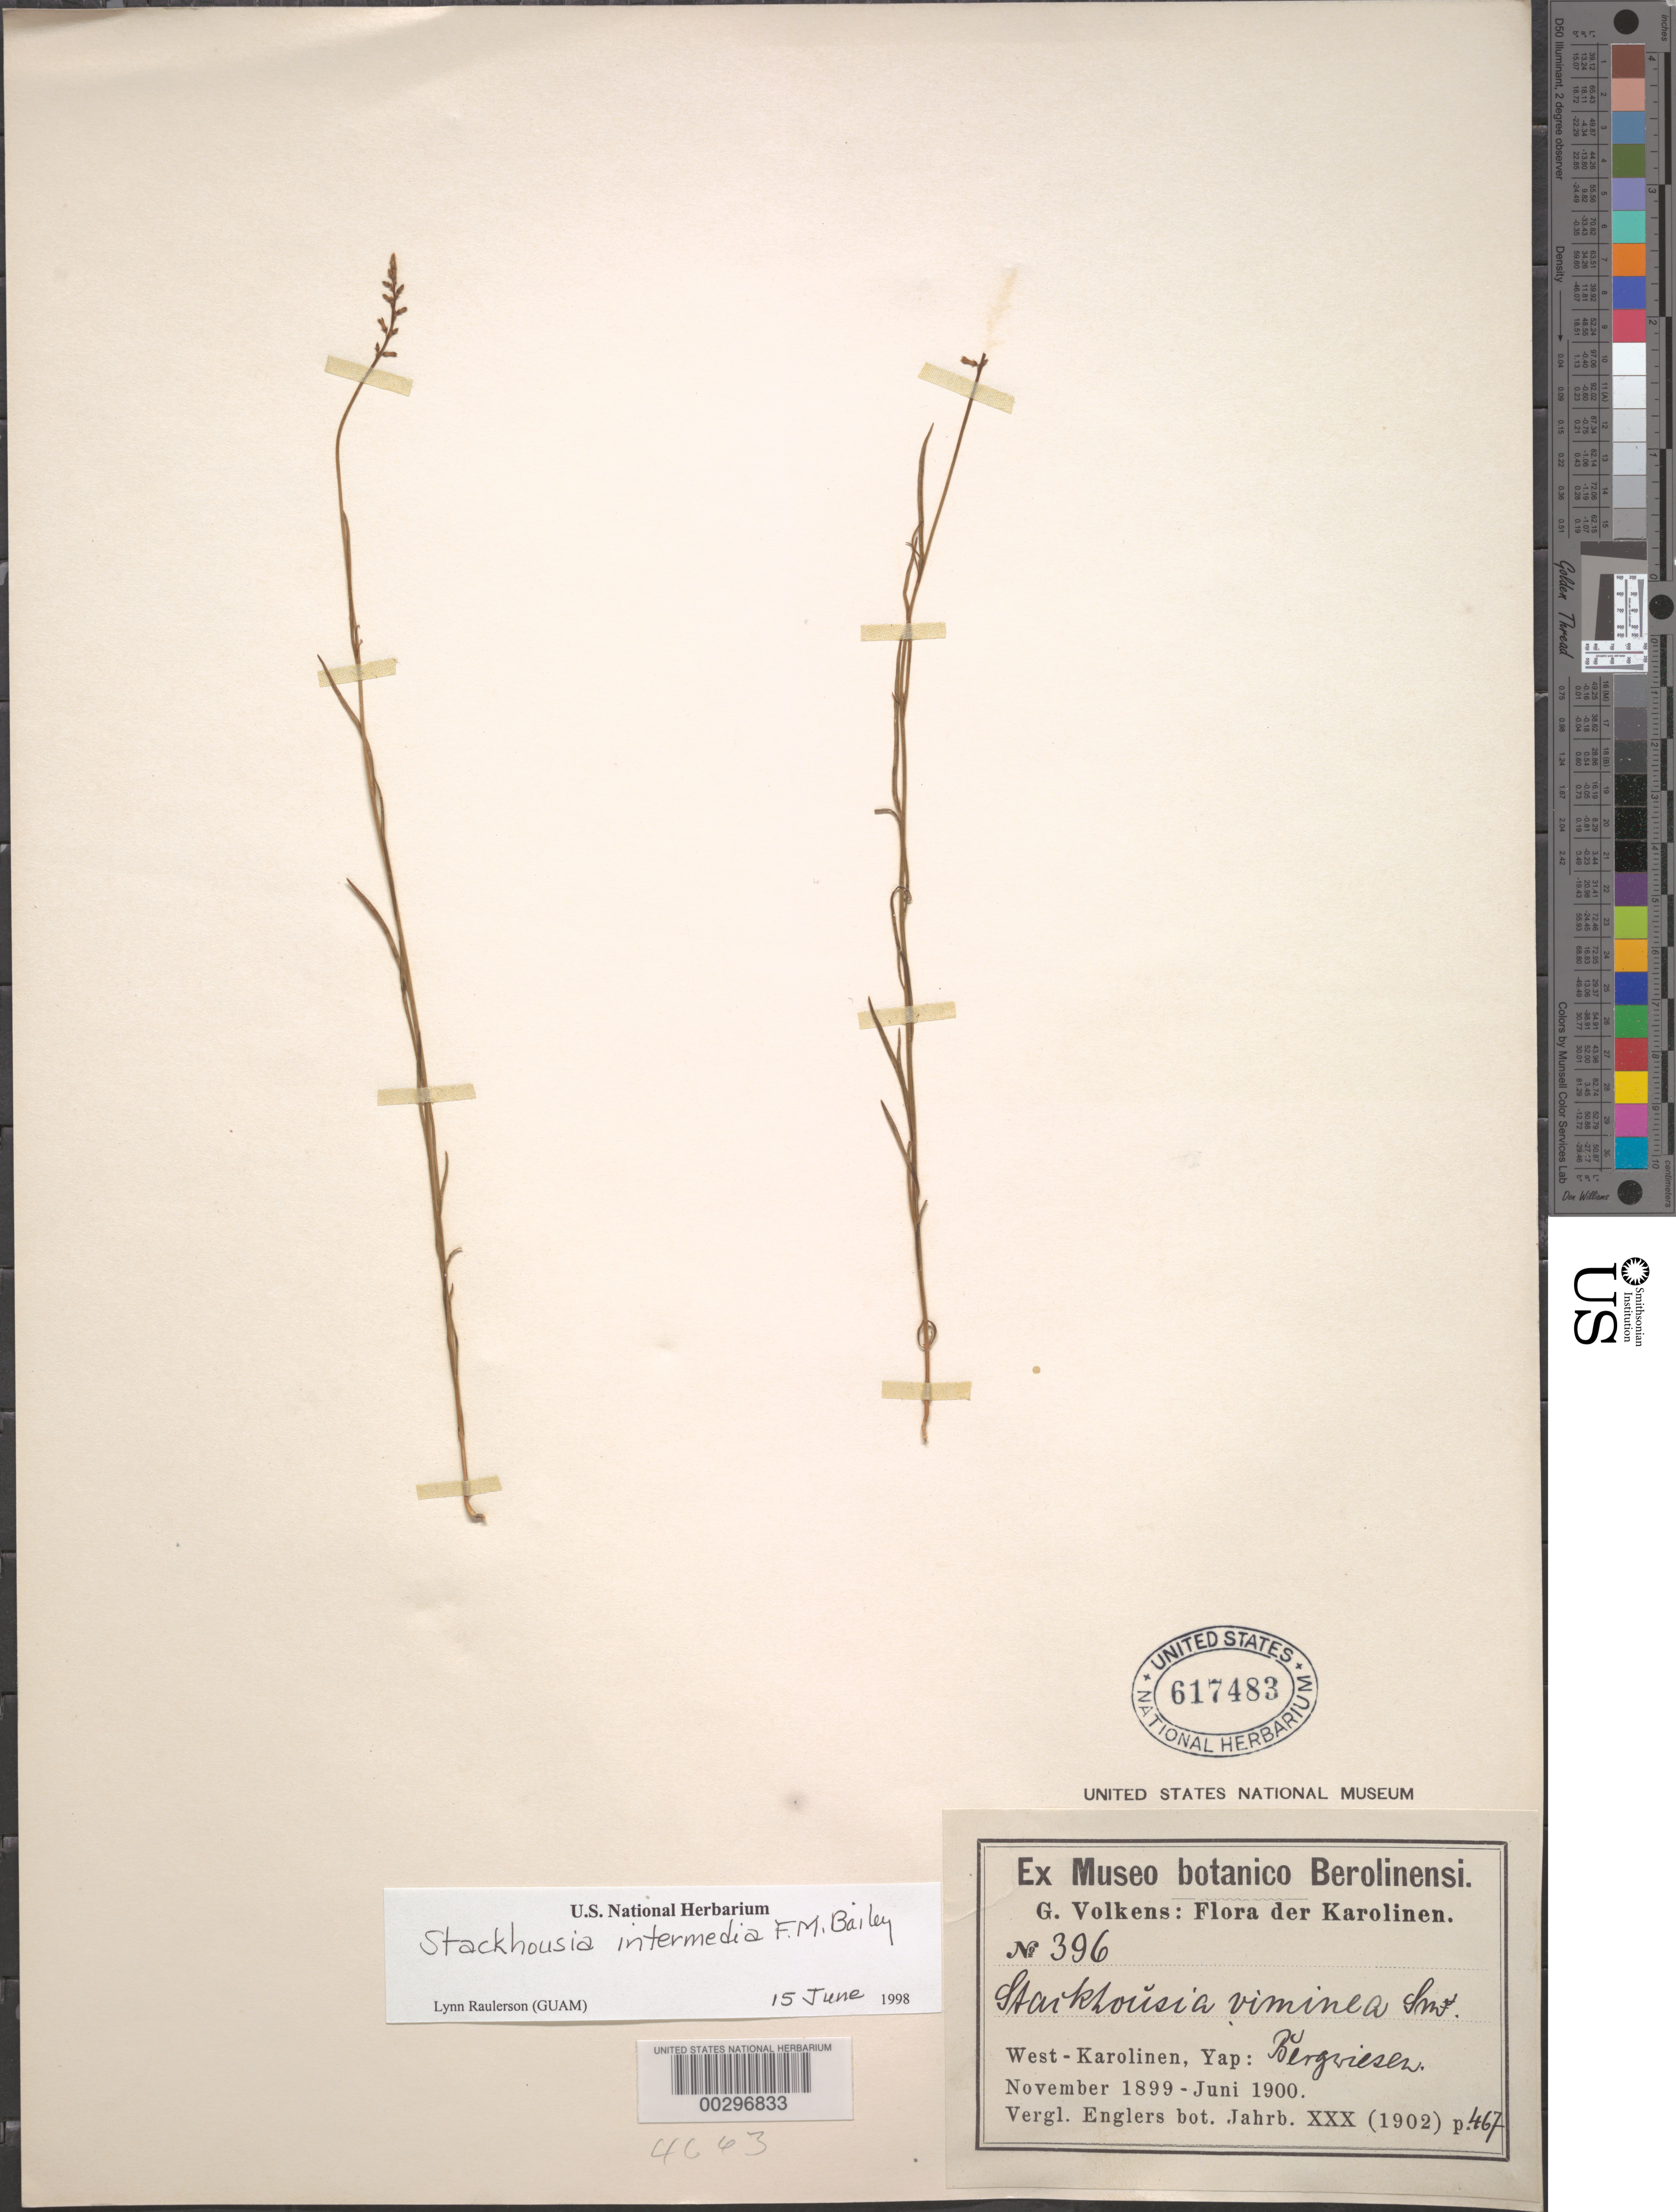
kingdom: Plantae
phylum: Tracheophyta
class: Magnoliopsida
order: Celastrales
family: Celastraceae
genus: Stackhousia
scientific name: Stackhousia viminea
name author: Small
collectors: G. Volkens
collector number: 396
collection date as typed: Nov 1899 to -- Jun 1900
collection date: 1899-11/1900-06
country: Micronesia, Federated States of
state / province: Yap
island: Yap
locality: Bergriesen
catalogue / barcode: US 617483